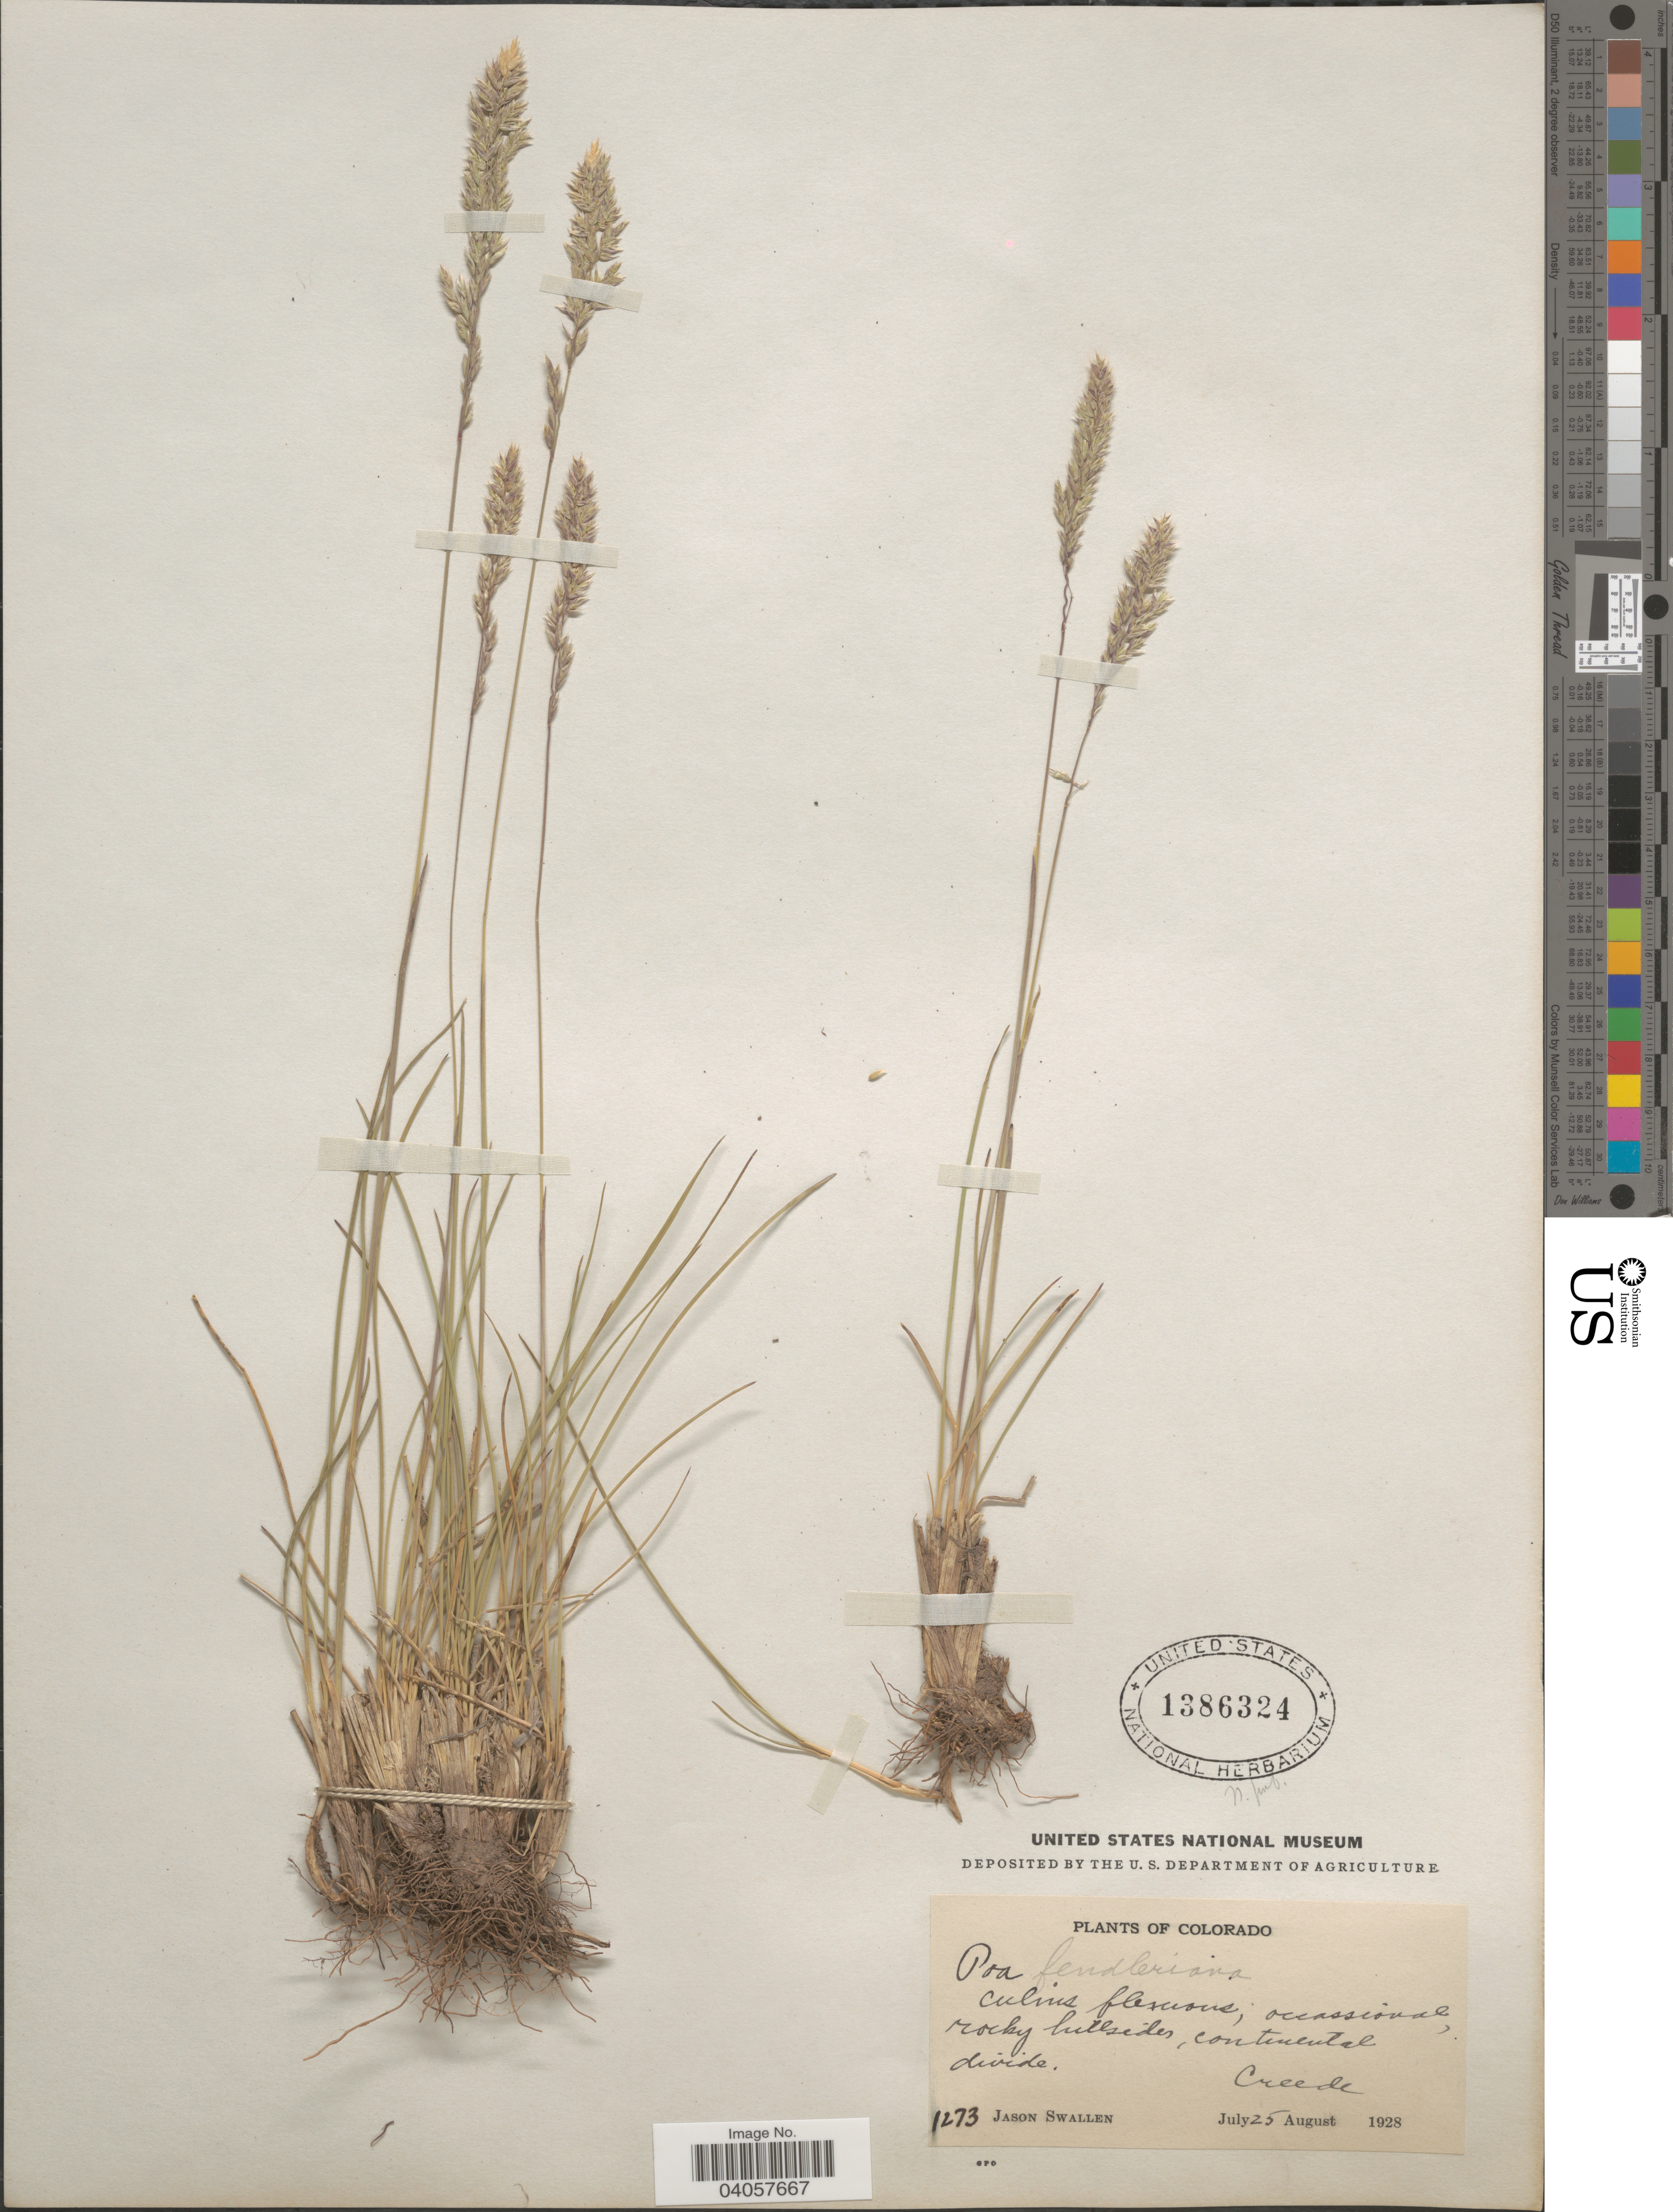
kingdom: Plantae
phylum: Tracheophyta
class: Liliopsida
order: Poales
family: Poaceae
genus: Poa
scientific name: Poa fendleriana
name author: (Steud.) Vasey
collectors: J. R. Swallen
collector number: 1273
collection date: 1928-07-25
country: United States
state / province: Colorado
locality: Continental divide. Creede.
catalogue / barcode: US 1386324